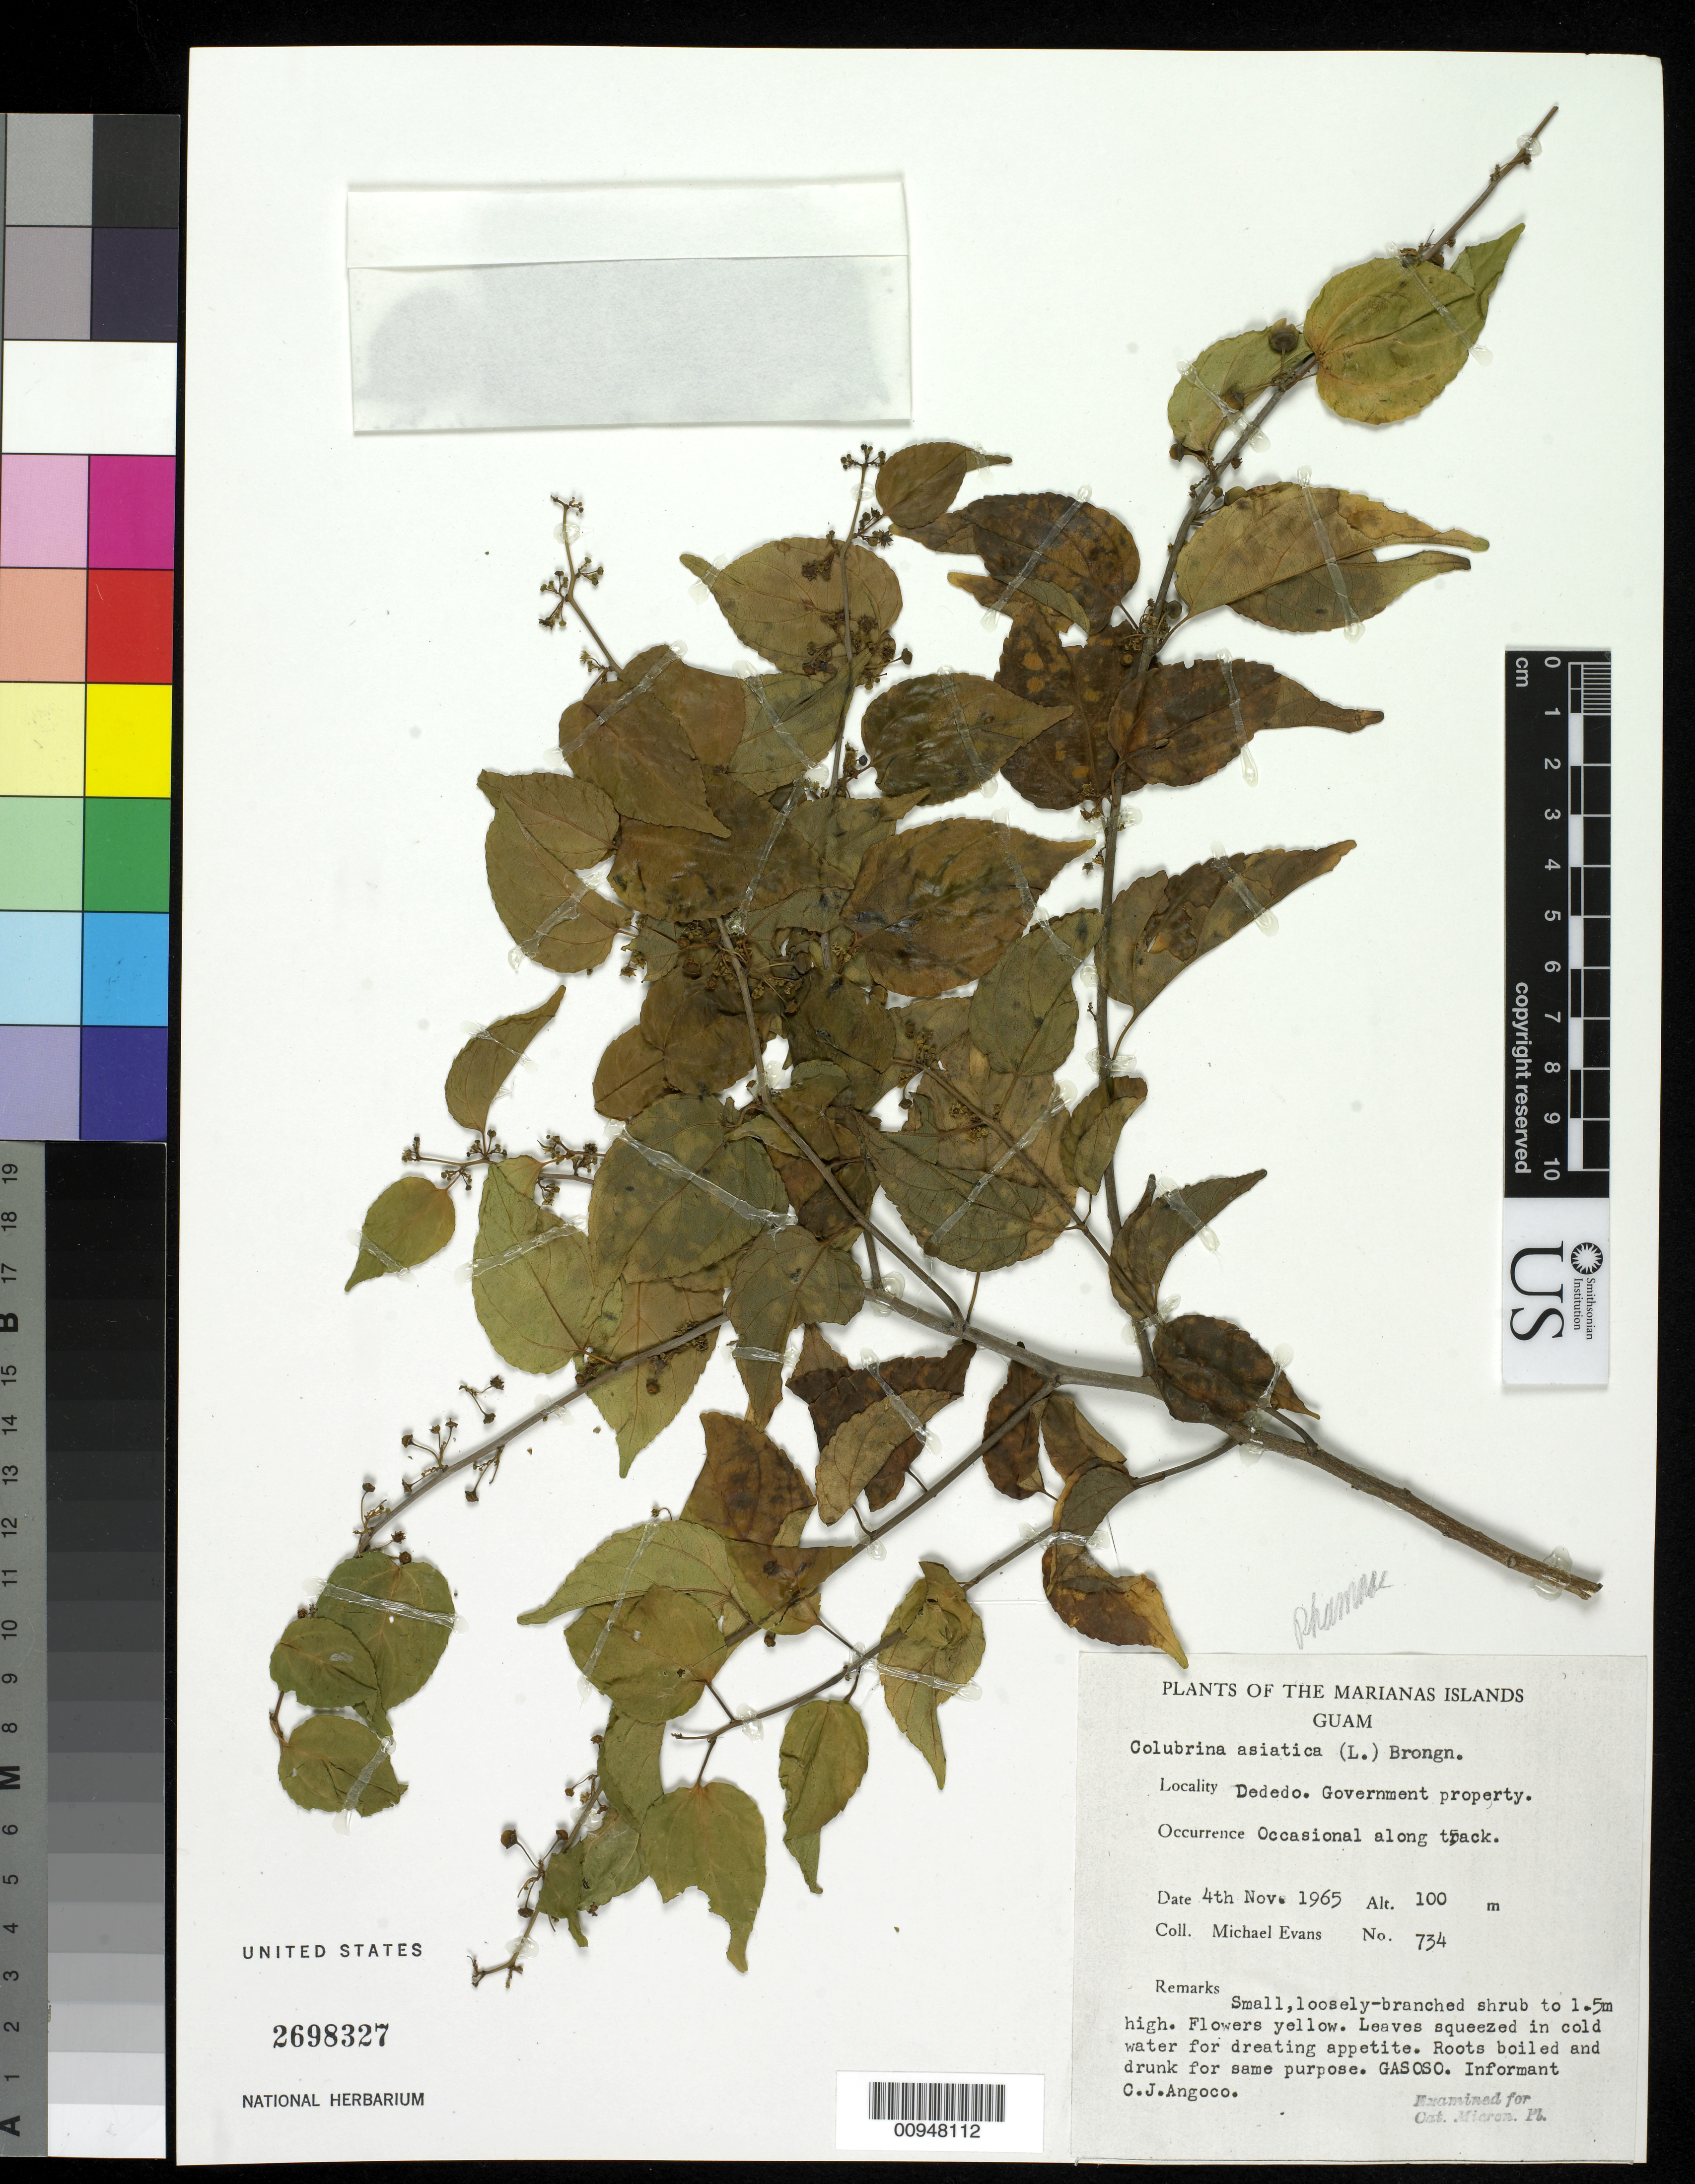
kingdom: Plantae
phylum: Tracheophyta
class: Magnoliopsida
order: Rosales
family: Rhamnaceae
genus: Colubrina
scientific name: Colubrina asiatica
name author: (L.) Brongn.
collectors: M. Evans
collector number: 734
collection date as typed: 04 Nov 1964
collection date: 1964-11-04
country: Guam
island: Guam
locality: Dededo. Government property.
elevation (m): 100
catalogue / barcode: US 2698327